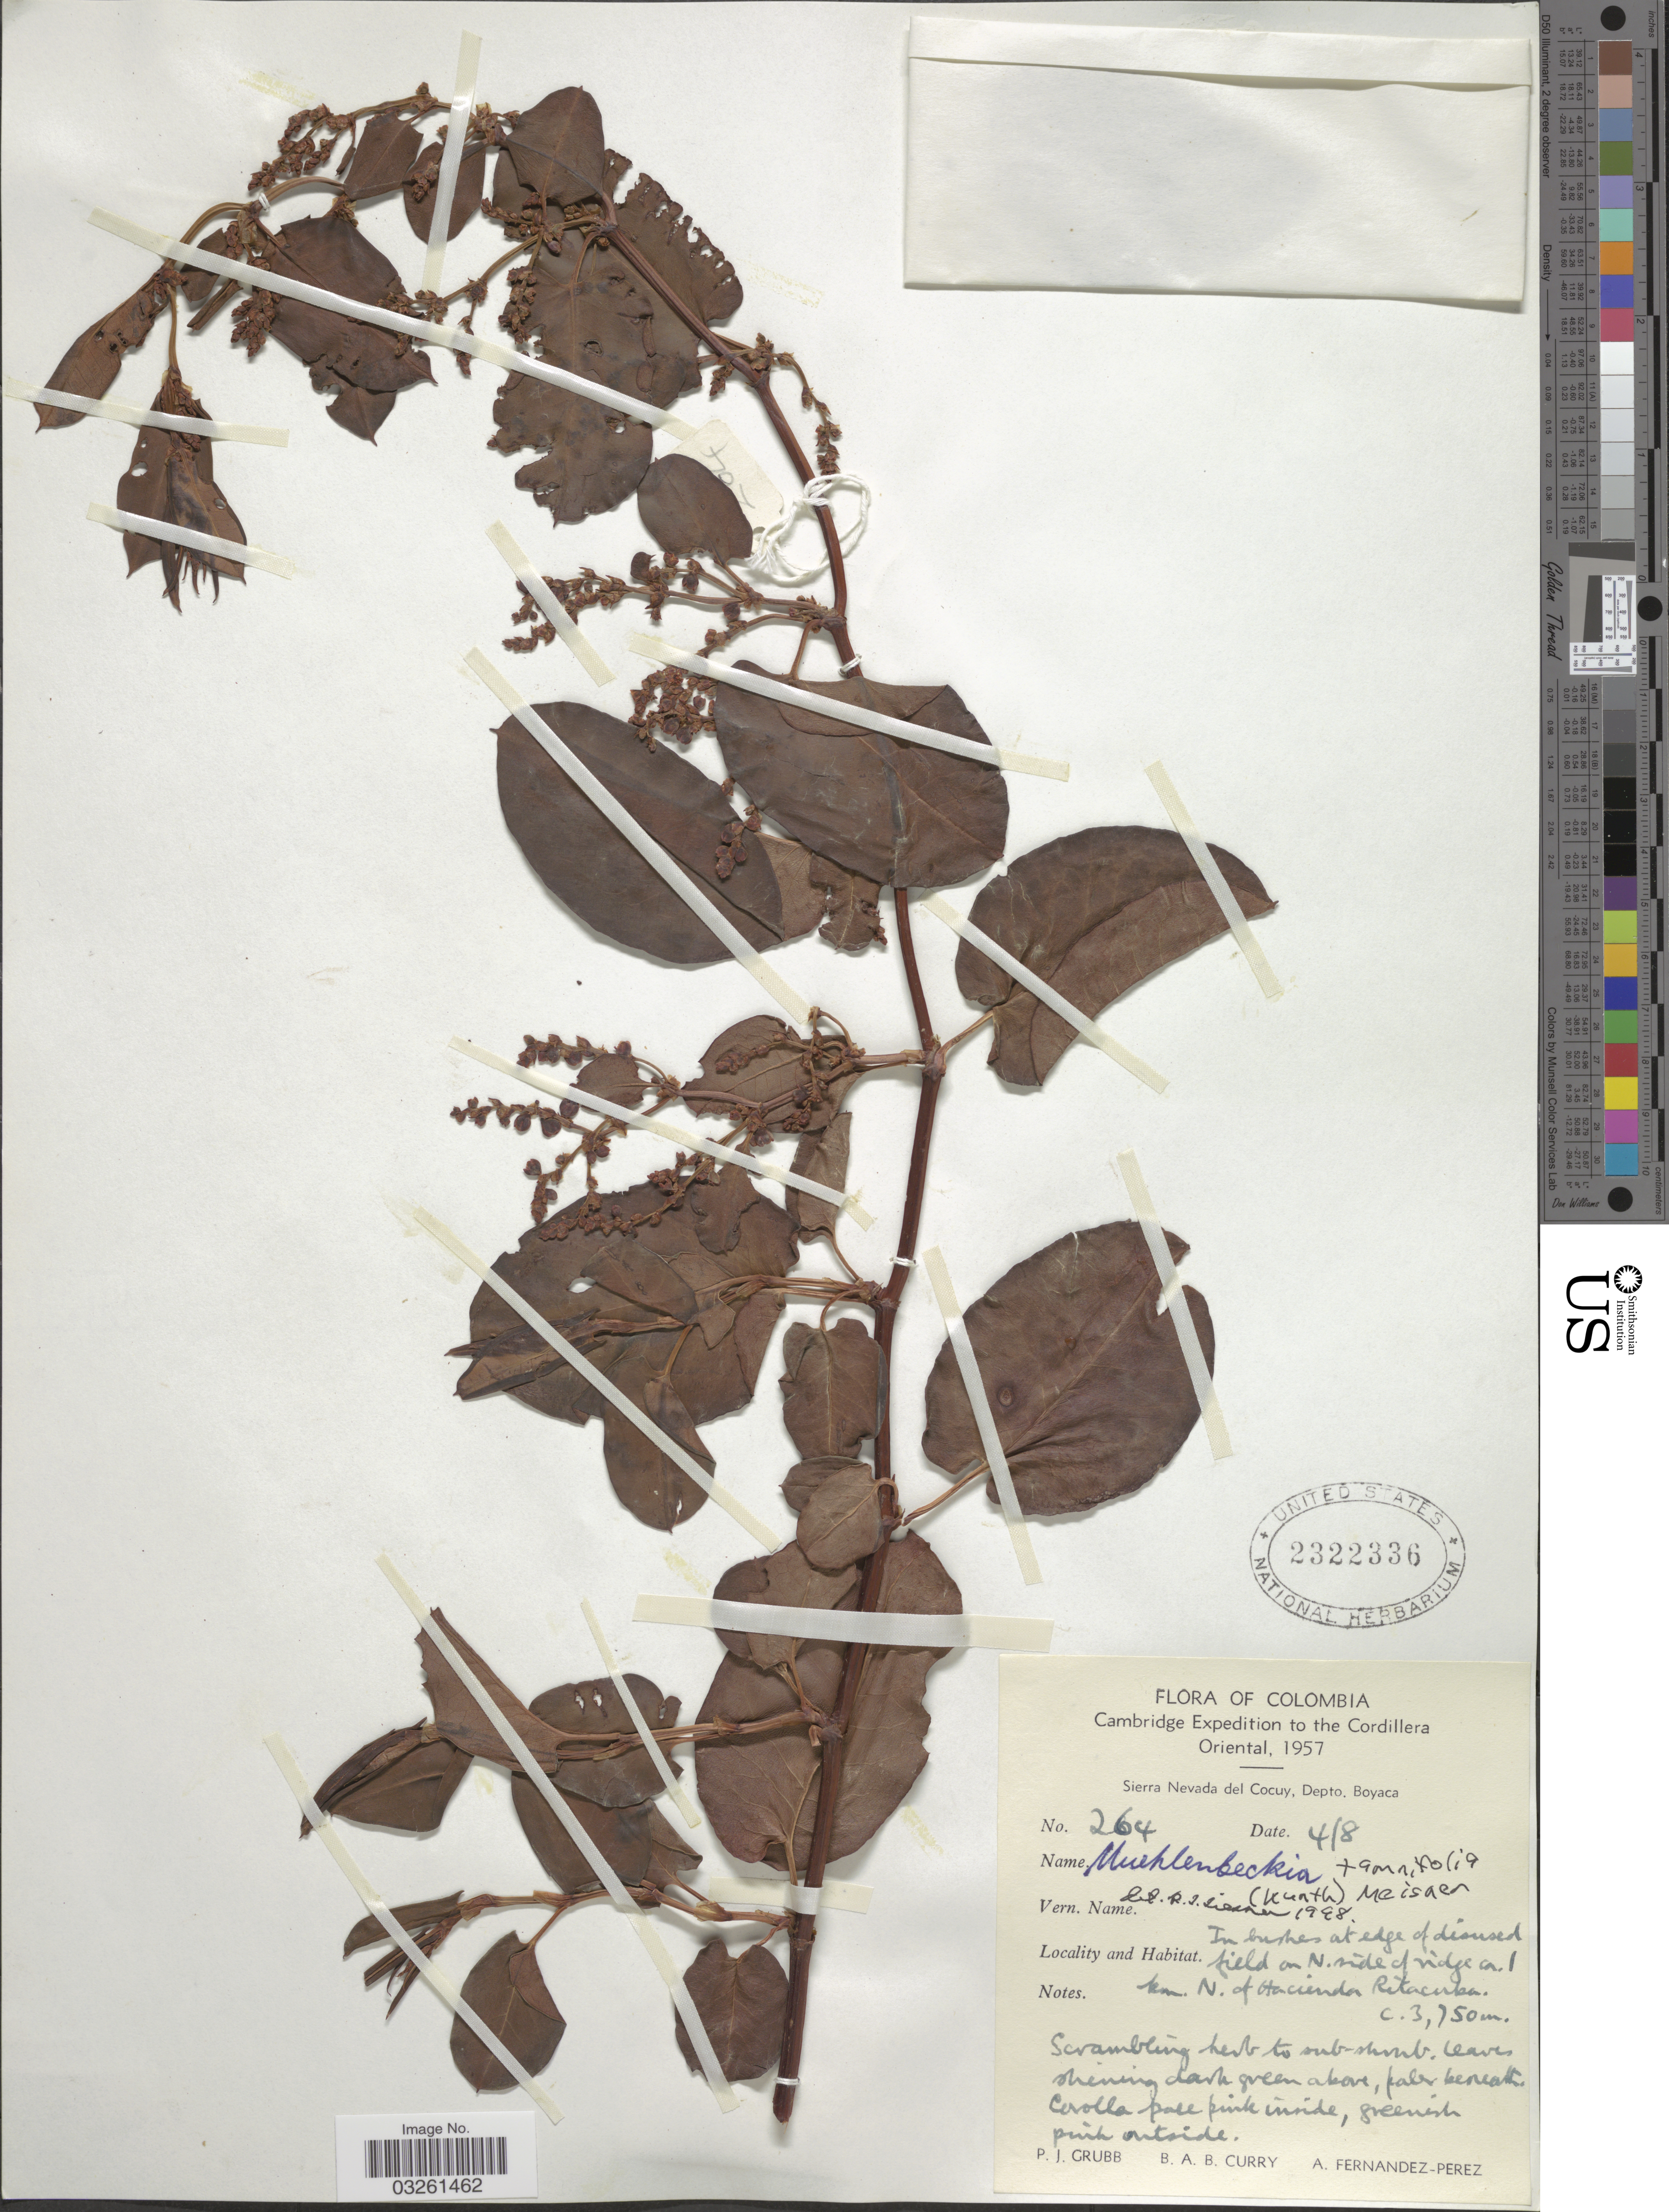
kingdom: Plantae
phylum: Tracheophyta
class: Magnoliopsida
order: Caryophyllales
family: Polygonaceae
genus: Muehlenbeckia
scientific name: Muehlenbeckia tamnifolia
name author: (Kunth) Meisn.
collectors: P. J. Grubb, B. A. B. Curry & A. Fernández-Pérez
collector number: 264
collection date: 1957-08-04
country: Colombia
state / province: Boyacá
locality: Cordillera Oriental, Sierra Nevada del Cocuy, Depto. Boyaca, In bushes at edge of disused field on N. side of ridge ca. 1 km. N of Hacienda Ritacuba.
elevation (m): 3750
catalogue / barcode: US 2322336